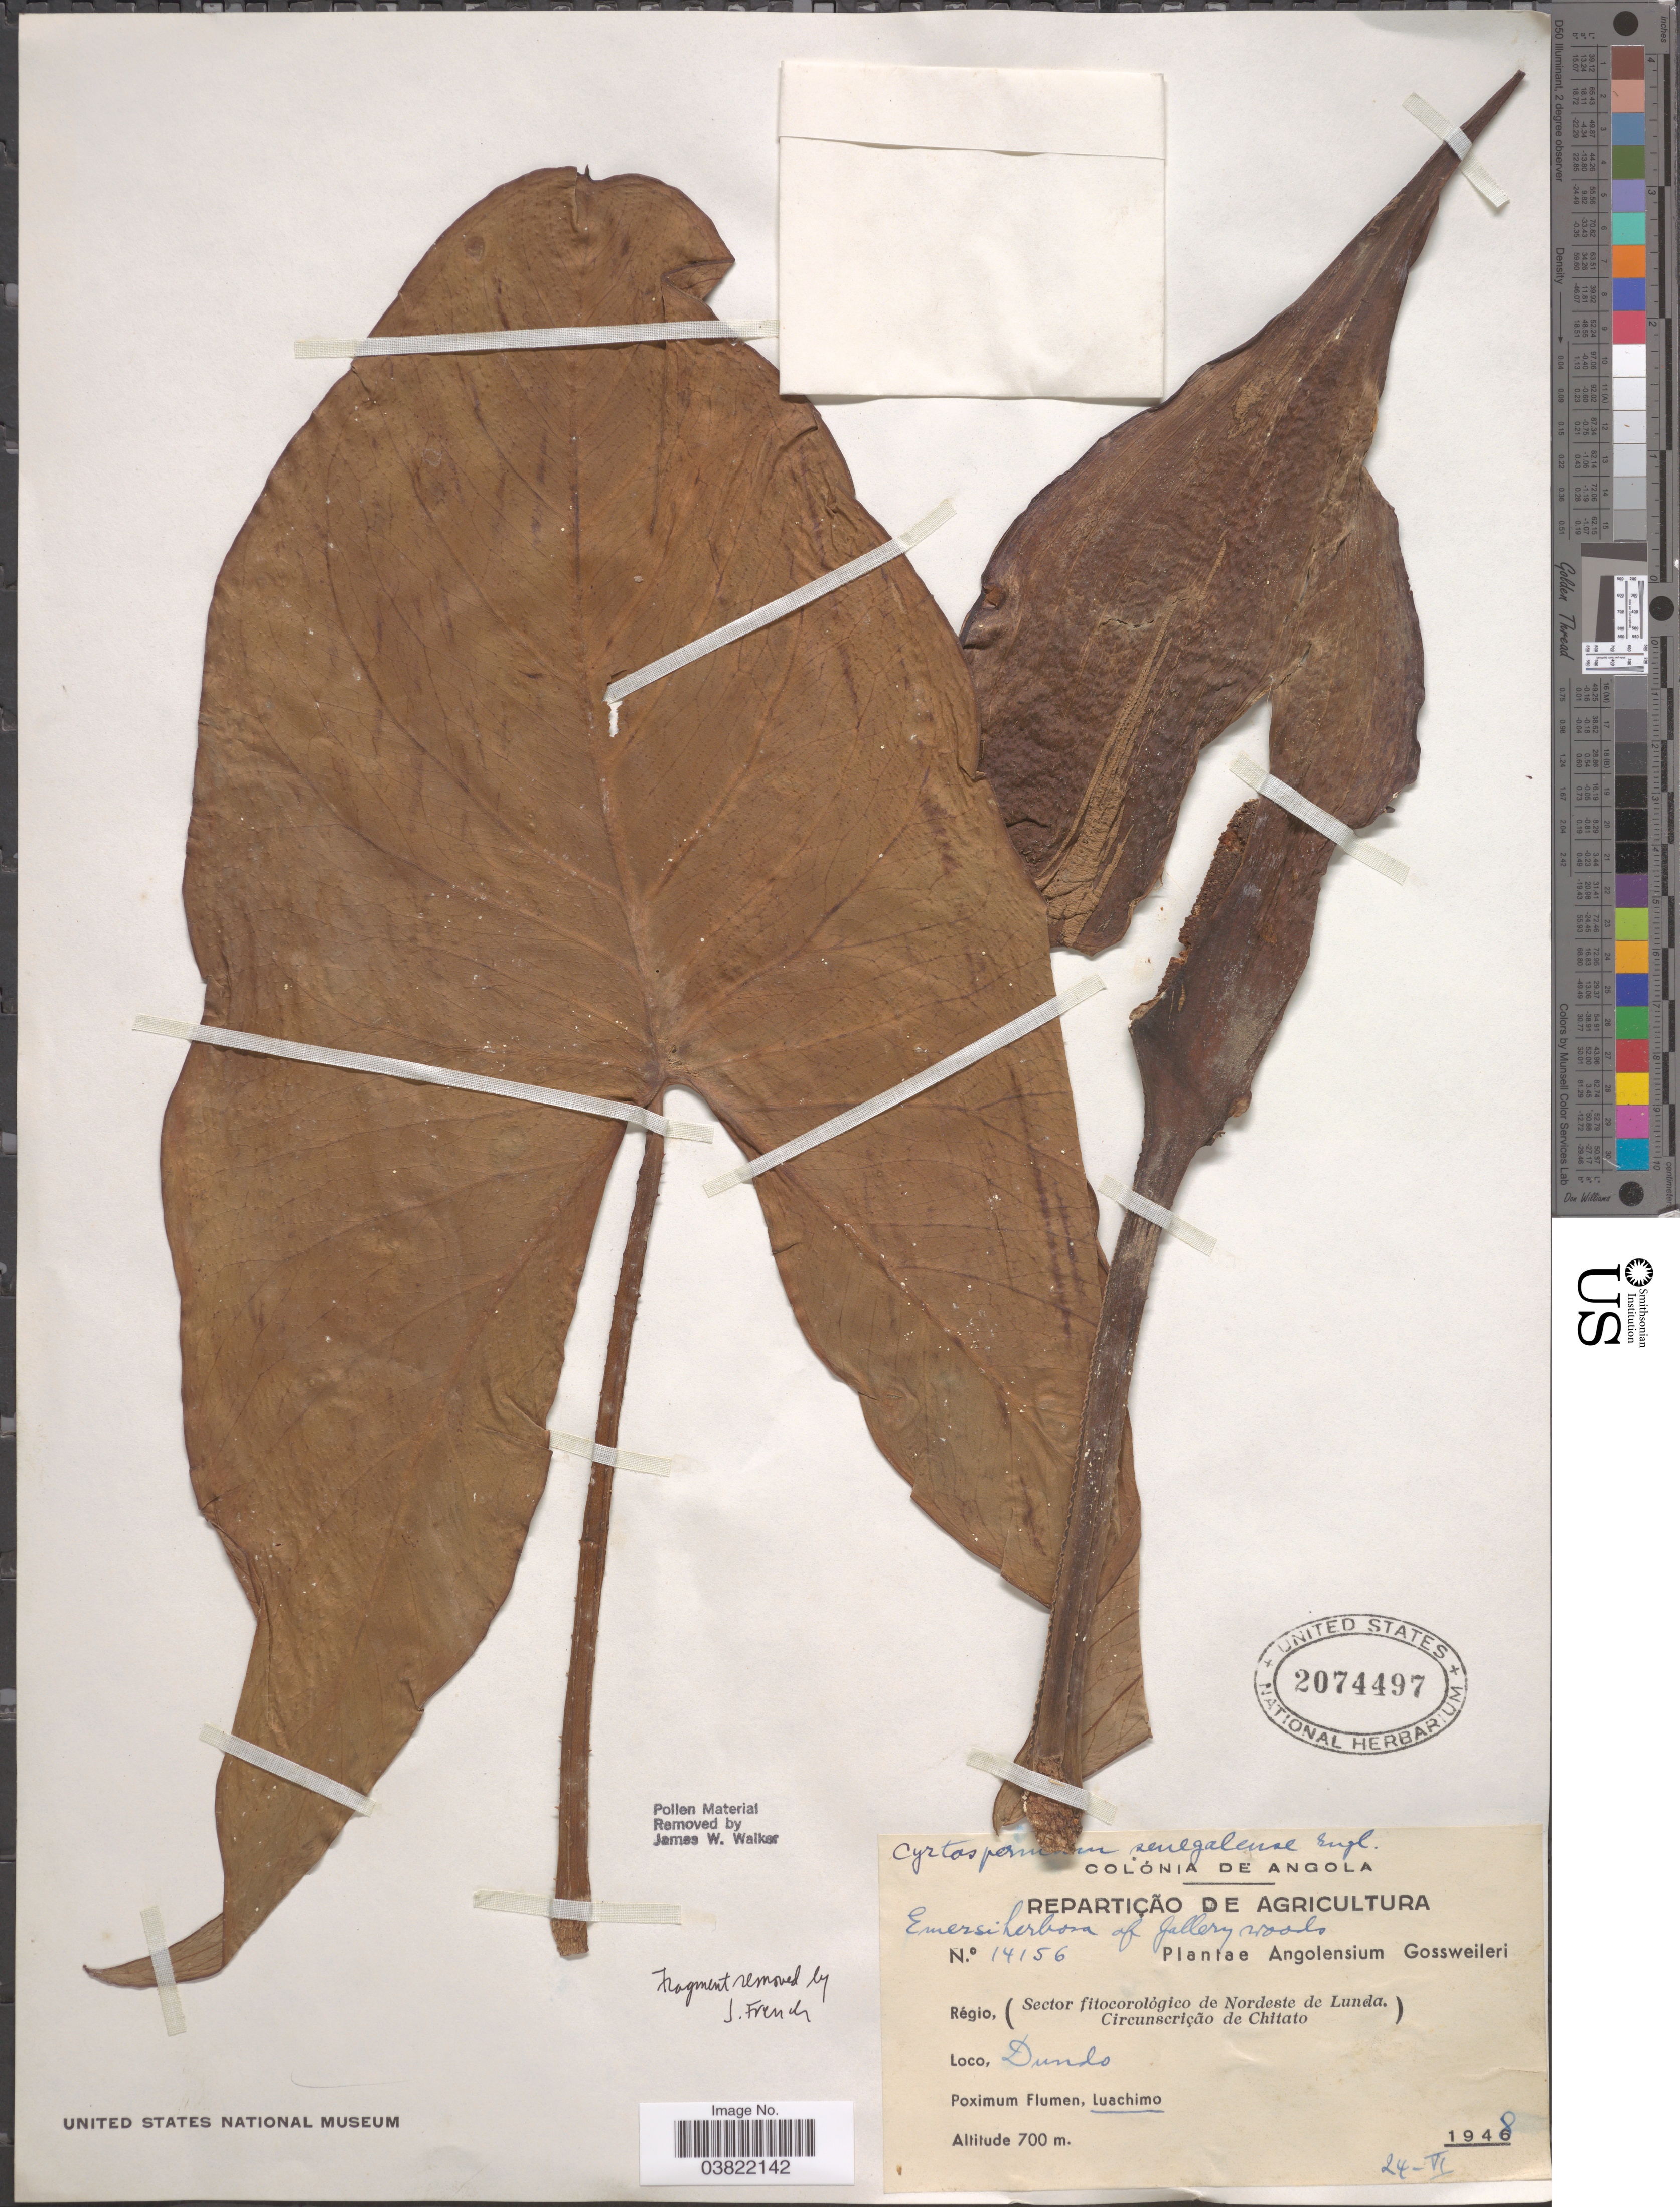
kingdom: Plantae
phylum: Tracheophyta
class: Liliopsida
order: Alismatales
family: Araceae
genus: Lasimorpha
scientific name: Lasimorpha senegalensis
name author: Schott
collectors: -. Gossweiler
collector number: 14156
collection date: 1948-06-24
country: Angola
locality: Colonia de Angola. Régio, (Sector fitocorológico de Nordeste de Lunda. Circunscrição de Chitato). Dundo.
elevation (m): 700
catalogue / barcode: US 2074497